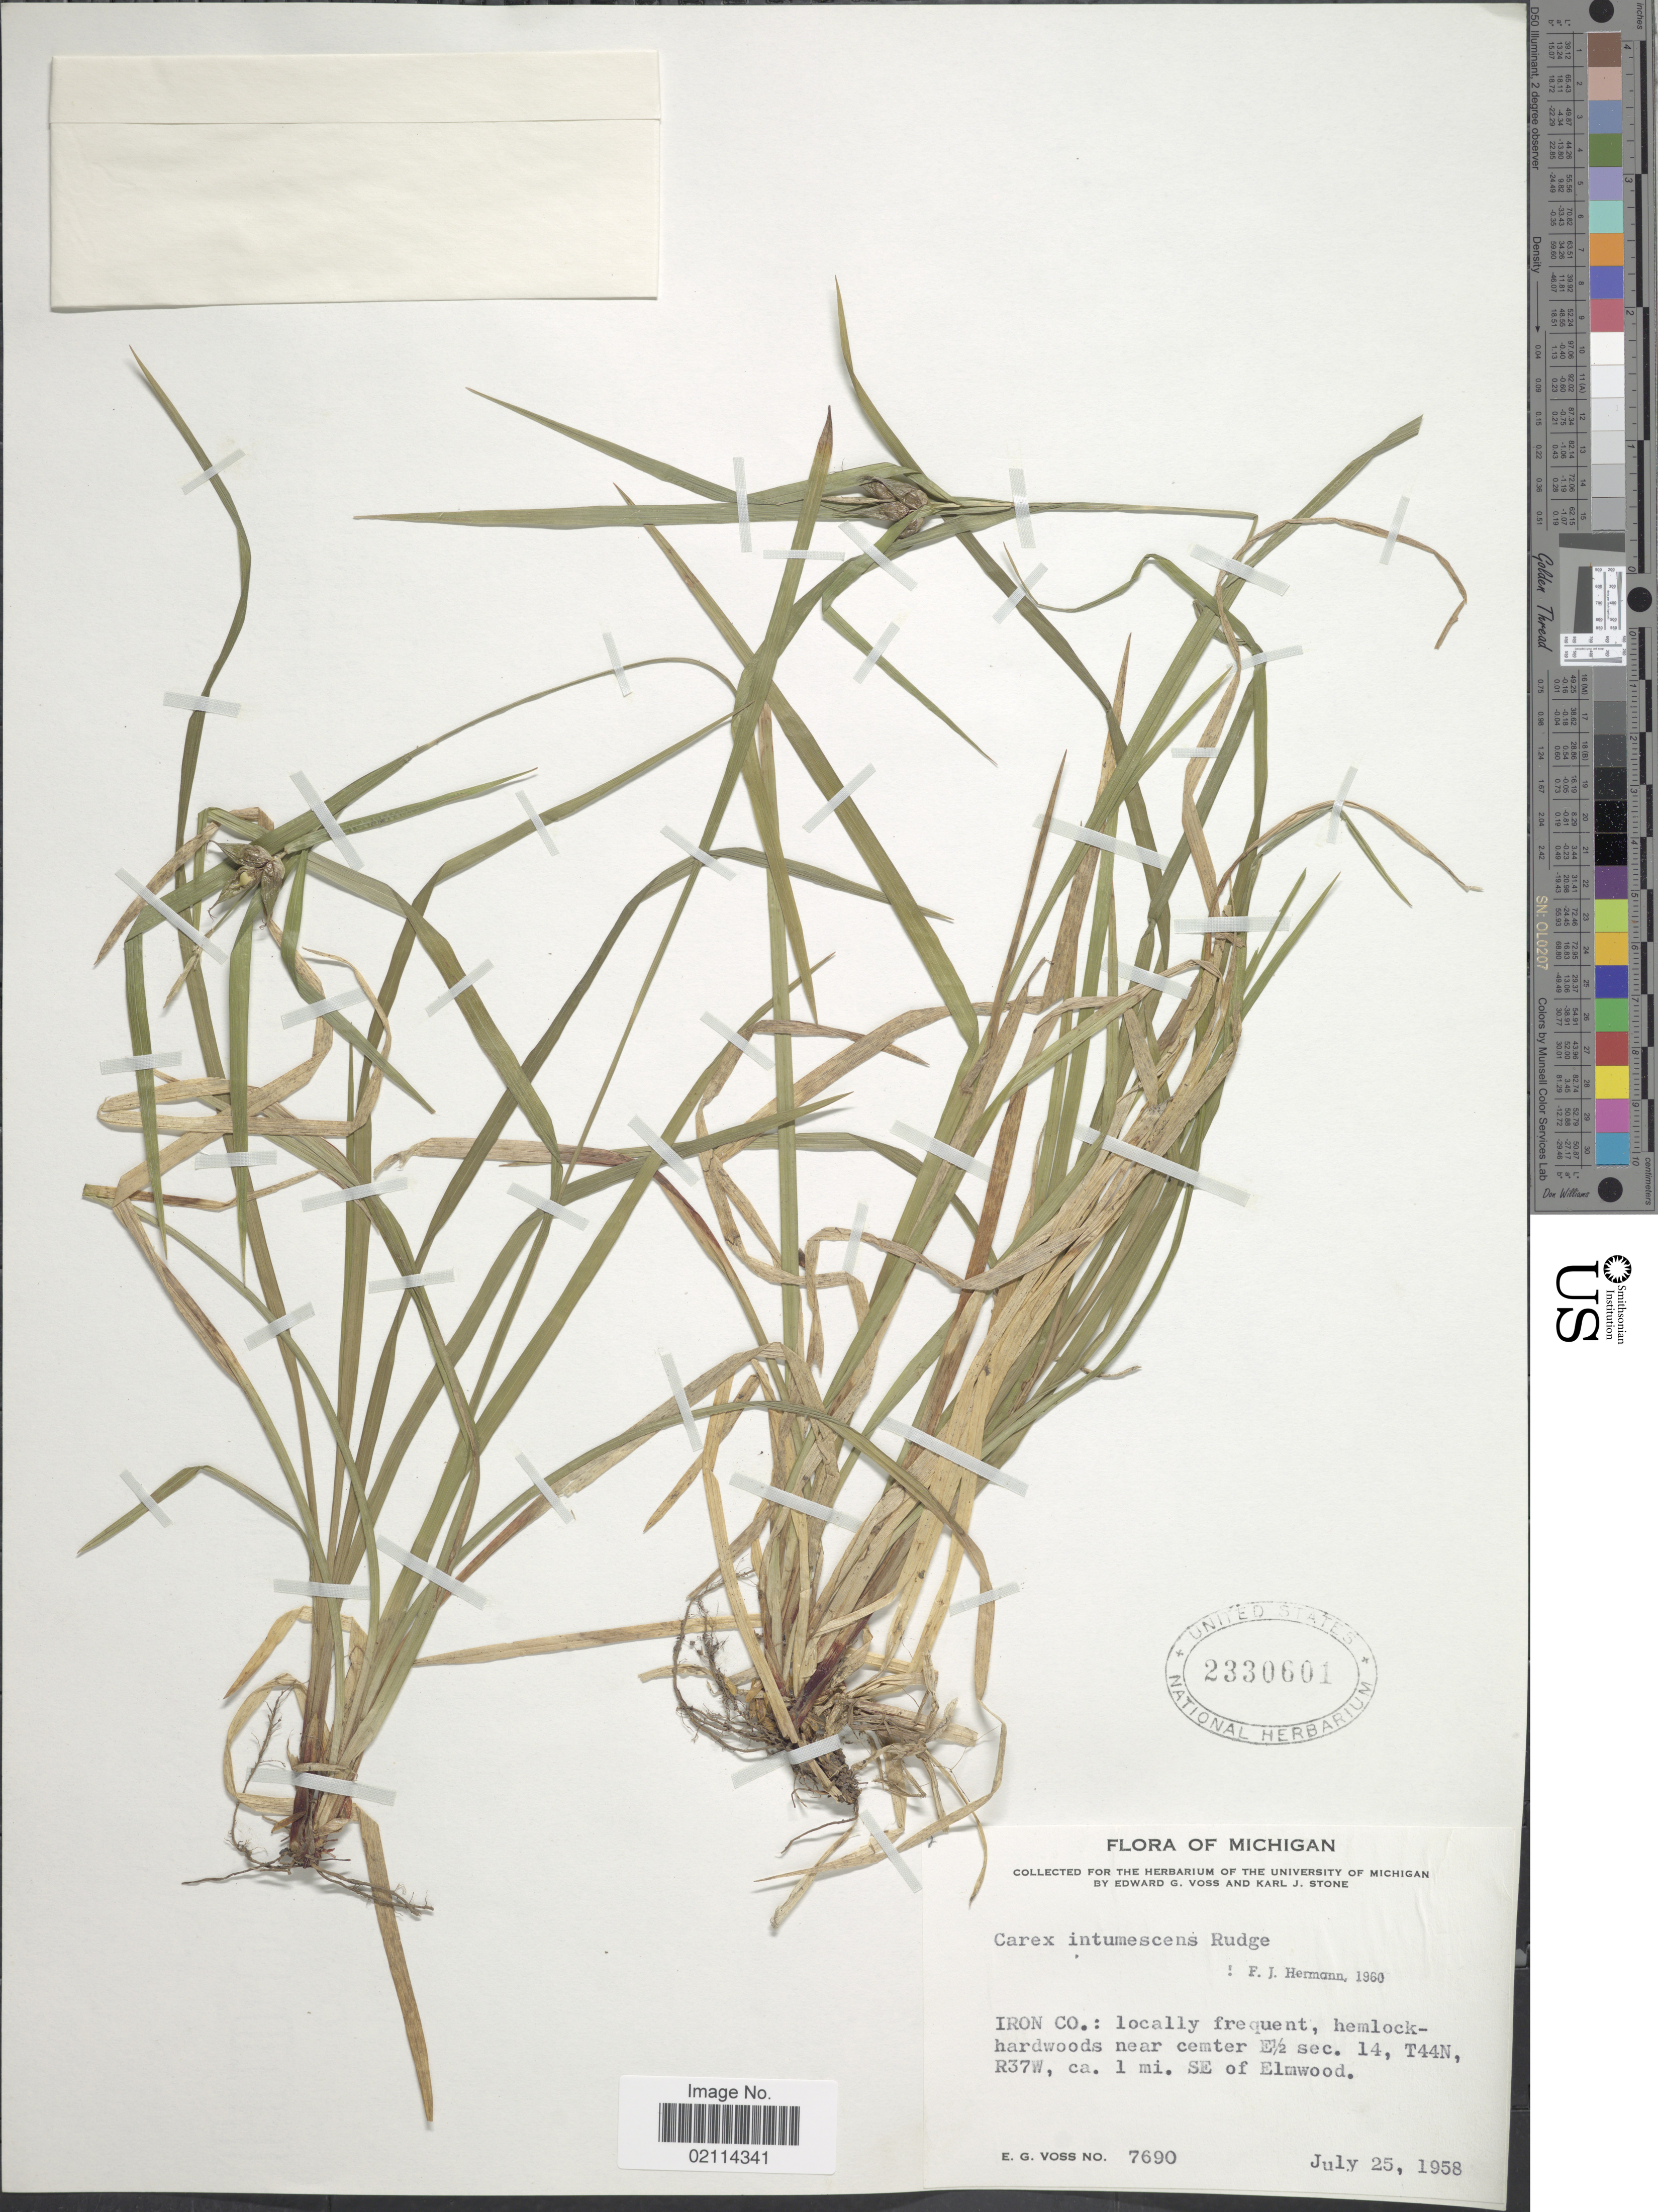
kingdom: Plantae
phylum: Tracheophyta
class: Liliopsida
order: Poales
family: Cyperaceae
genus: Carex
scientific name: Carex intumescens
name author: Rudge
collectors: E. G. Voss & K. J. Stone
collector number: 7690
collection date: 1958-07-25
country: United States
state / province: Michigan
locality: Iron Co.: hemlock-hardwoods near cemter E1/2 sec. 14, T44N, R37W, ca. 1 mi. SE of Elmwood.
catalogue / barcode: US 2330601